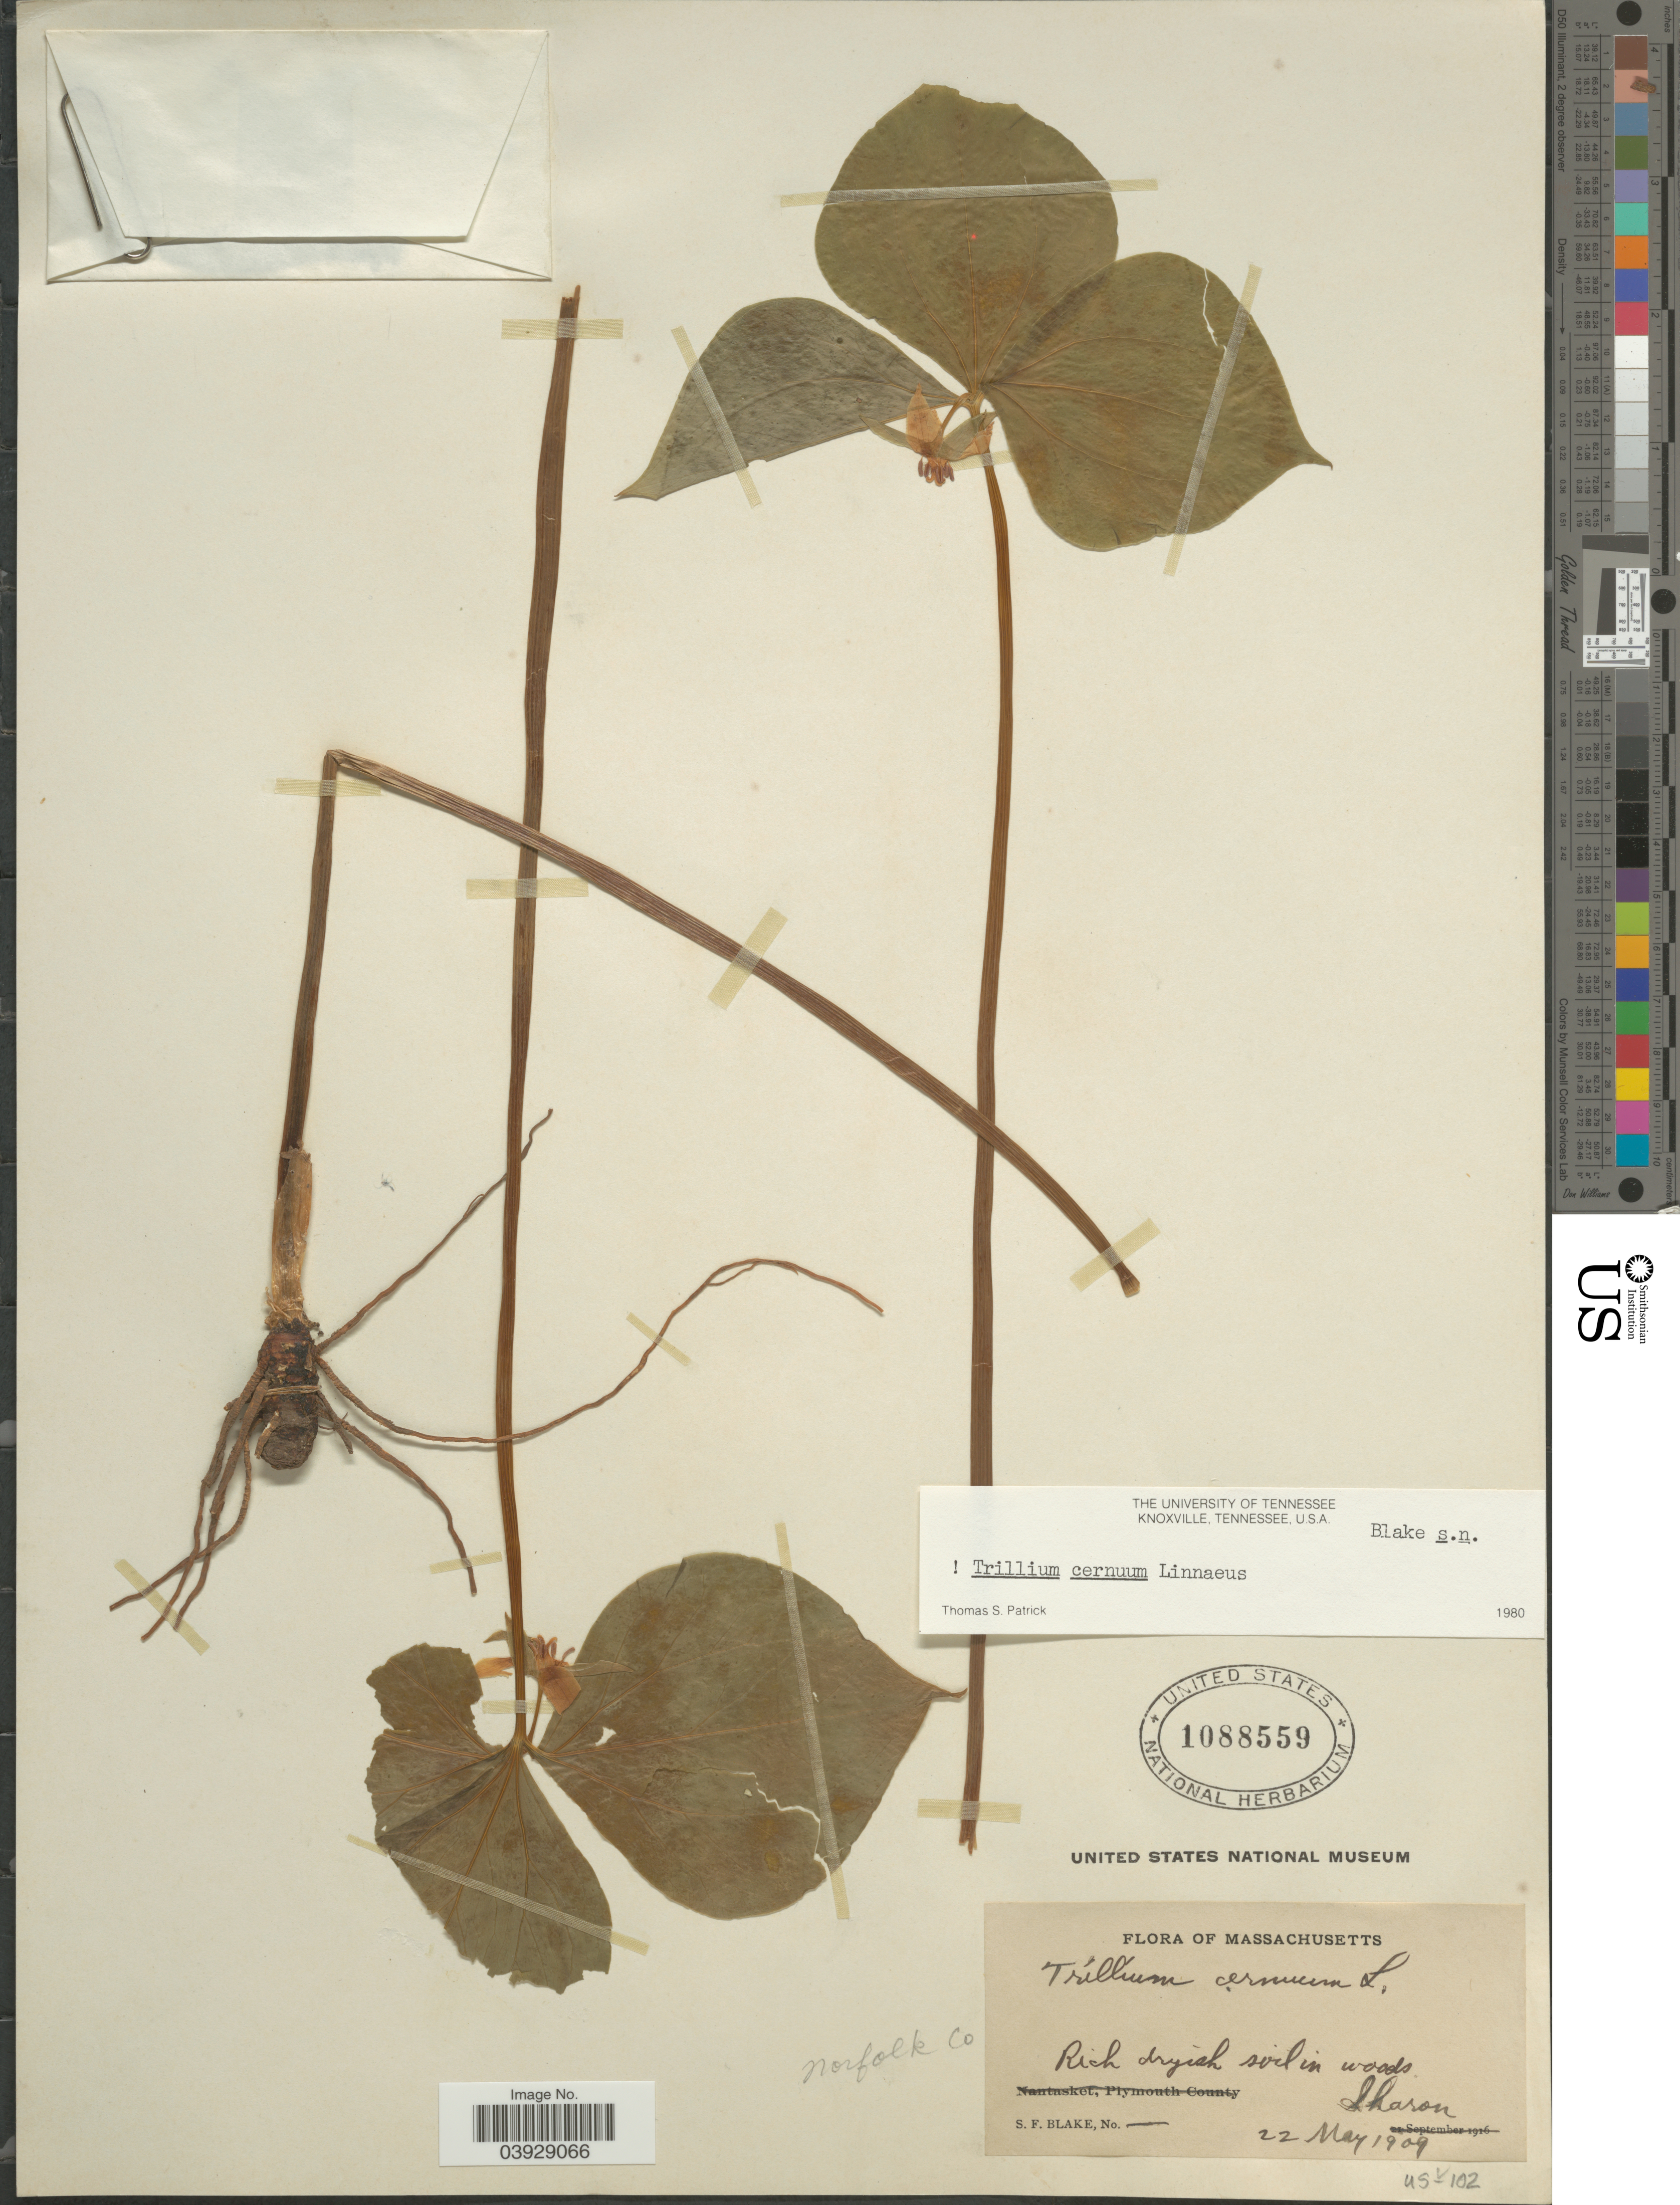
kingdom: Plantae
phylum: Tracheophyta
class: Liliopsida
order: Liliales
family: Melanthiaceae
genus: Trillium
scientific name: Trillium cernuum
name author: L.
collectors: S. Blake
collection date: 1909-05-22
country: United States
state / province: Massachusetts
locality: Rich dryish soil in woods. Sharon. Norfolk Co.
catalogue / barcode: US 1088559